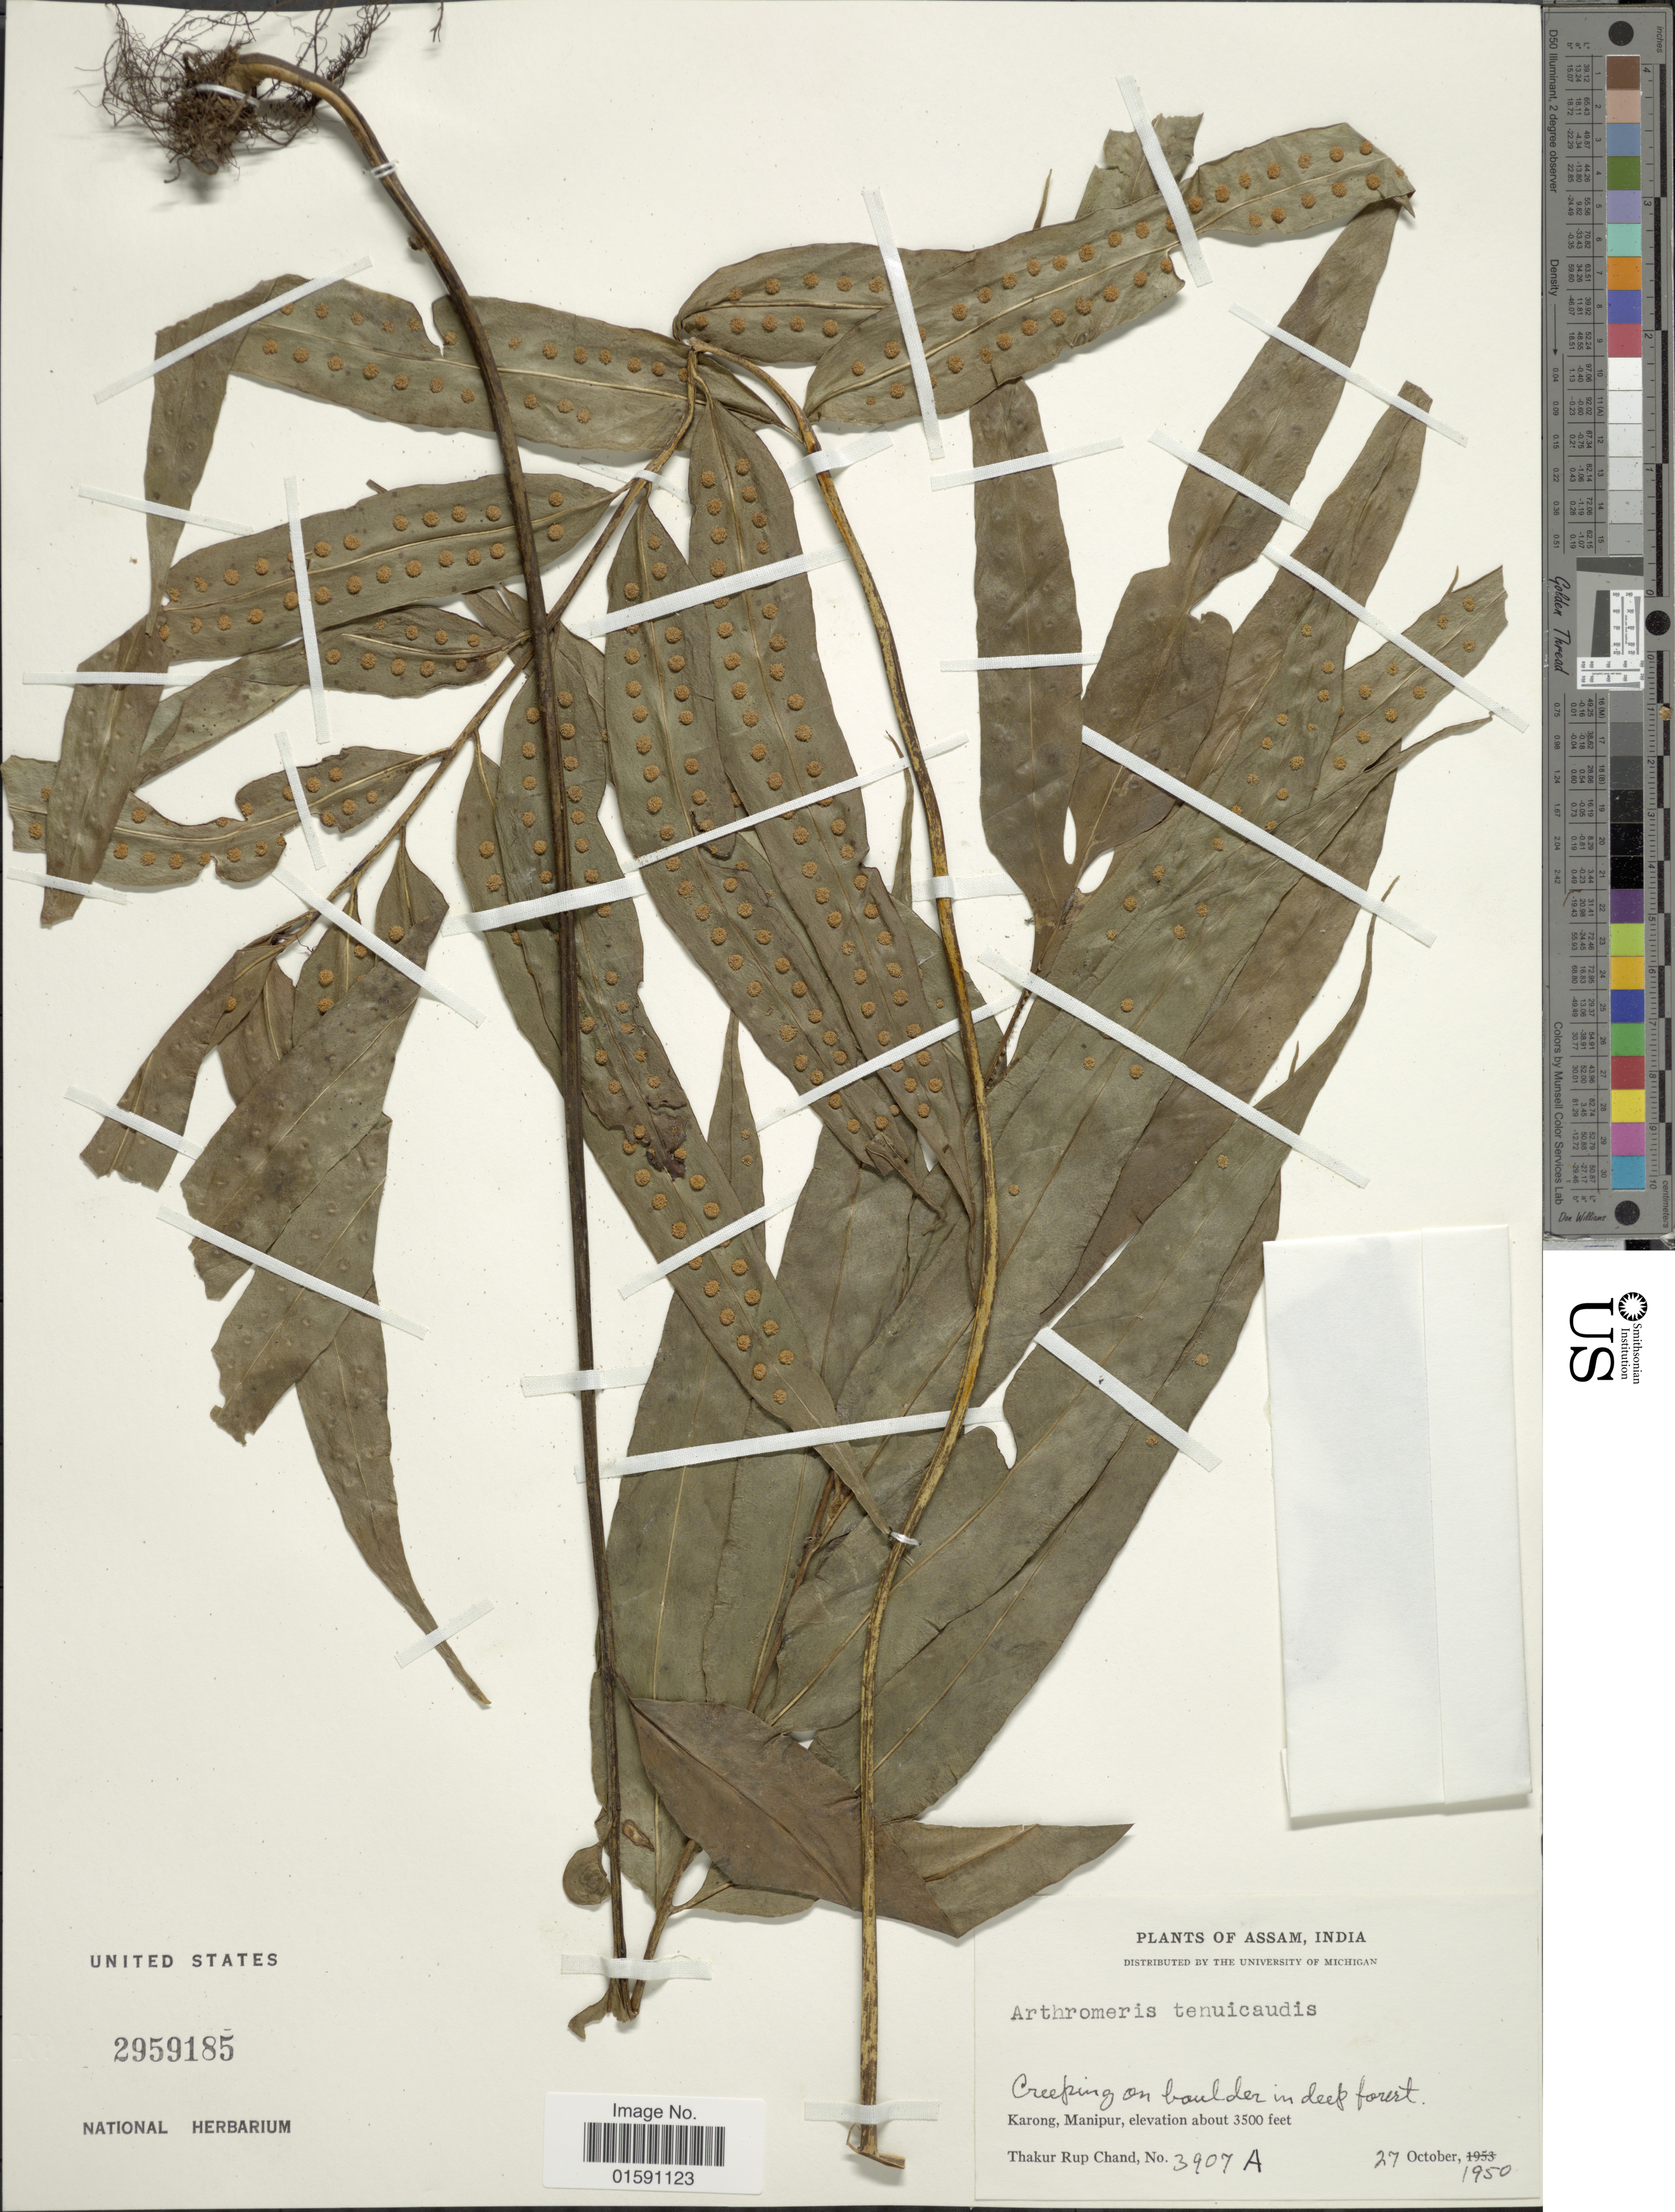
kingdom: Plantae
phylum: Tracheophyta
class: Polypodiopsida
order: Polypodiales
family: Polypodiaceae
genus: Arthromeris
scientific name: Arthromeris wallichiana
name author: (Spreng.) Ching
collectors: T. R. Chand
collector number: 3907A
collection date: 1950-10-27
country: India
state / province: Manipur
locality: Karong, Manipur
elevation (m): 1067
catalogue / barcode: US 2959185